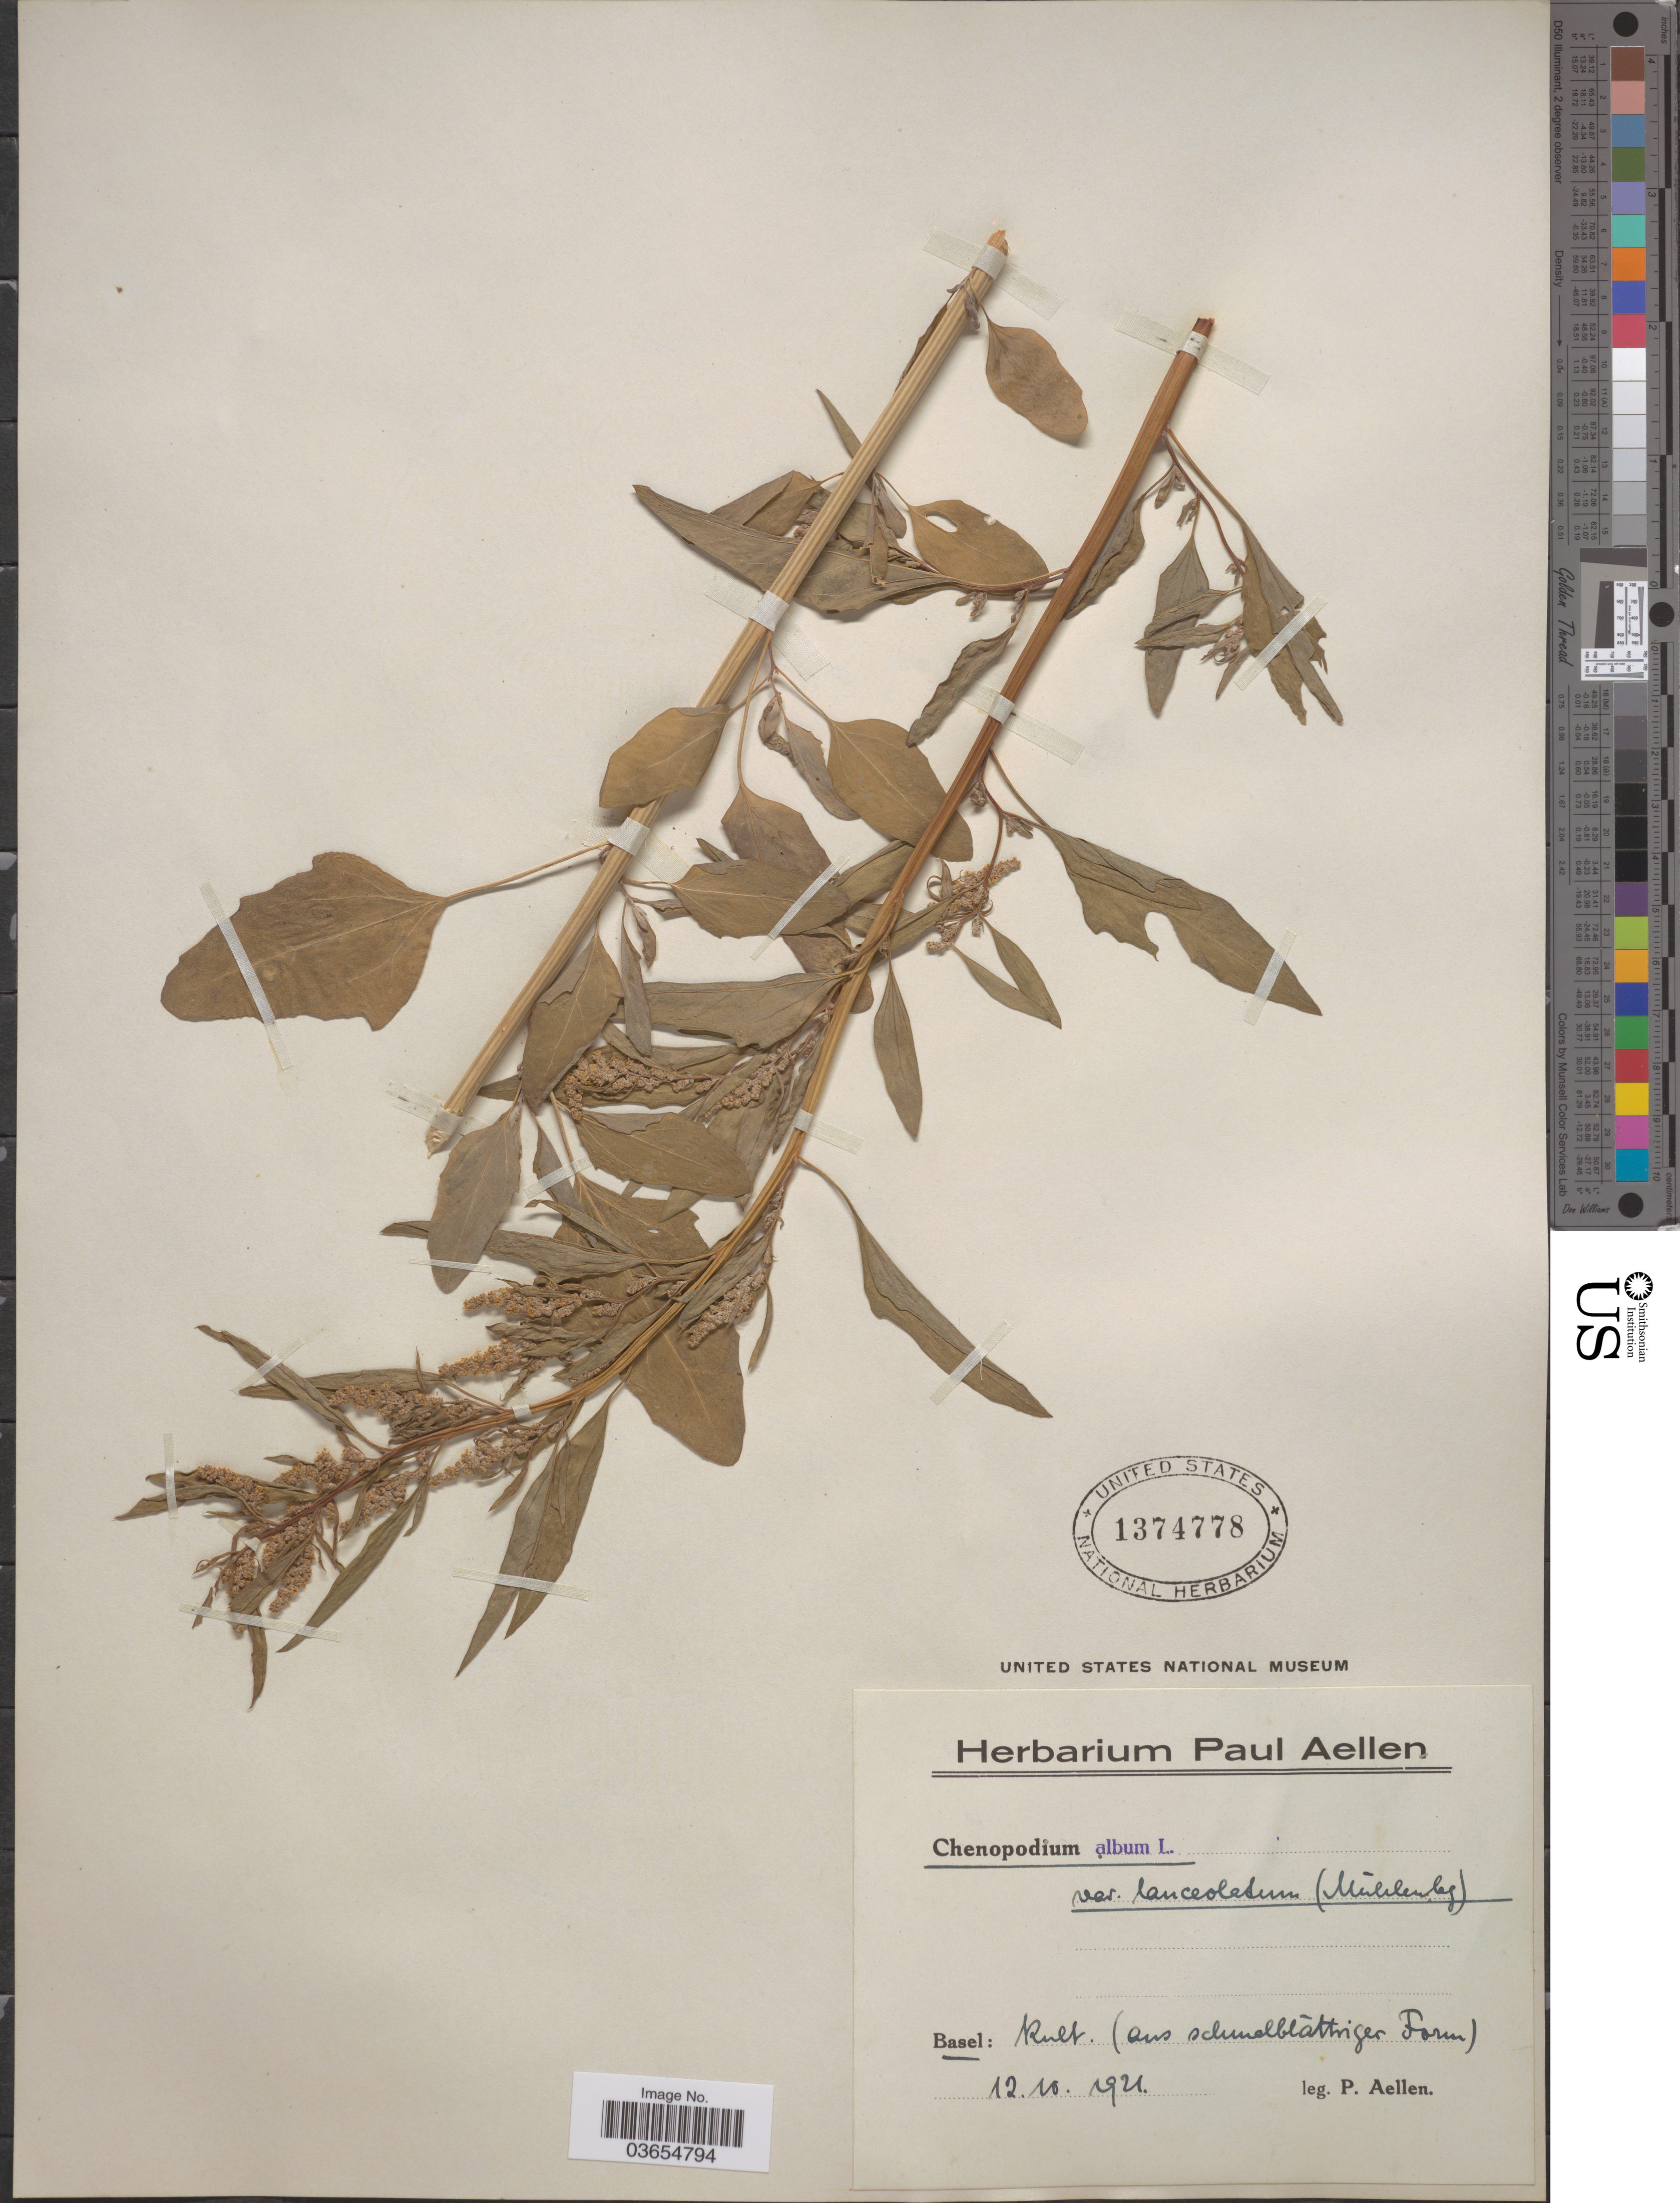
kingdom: Plantae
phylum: Tracheophyta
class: Magnoliopsida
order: Caryophyllales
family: Amaranthaceae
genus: Chenopodium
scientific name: Chenopodium album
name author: L.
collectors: P. Aellen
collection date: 1921-10-12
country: Switzerland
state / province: Basel-Stadt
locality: Basel: kult.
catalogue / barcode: US 1374778